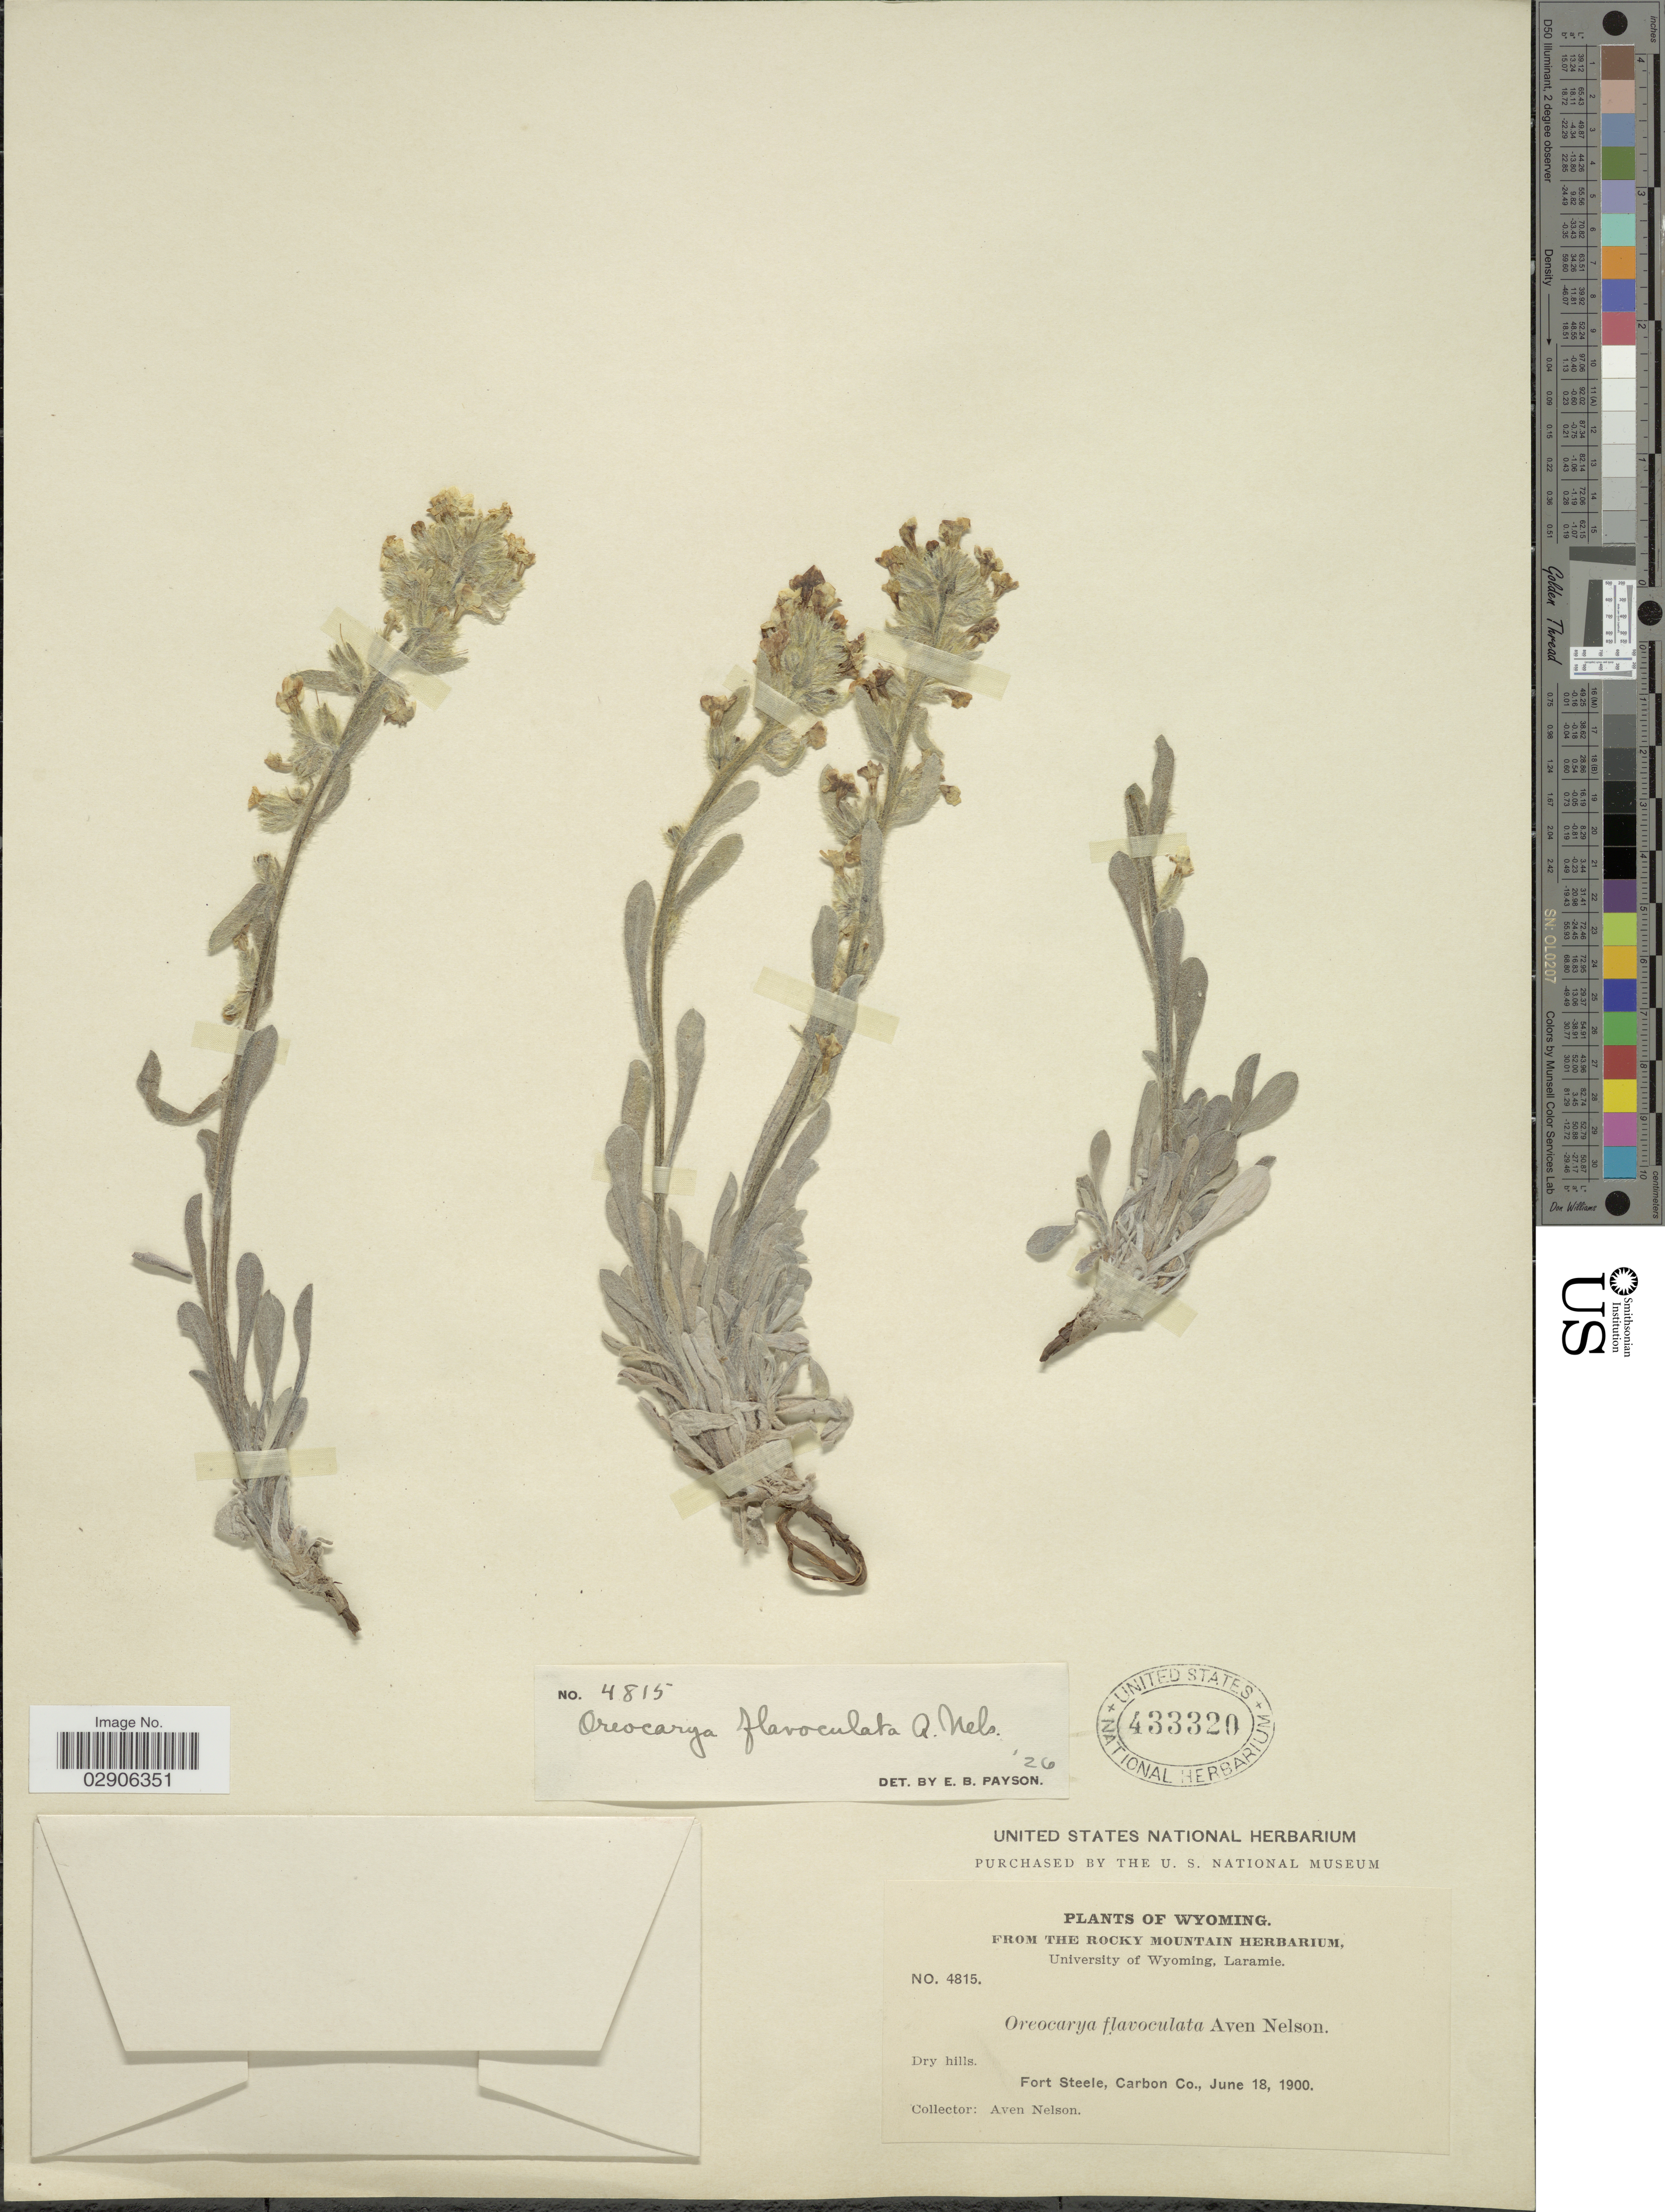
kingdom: Plantae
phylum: Tracheophyta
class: Magnoliopsida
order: Boraginales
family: Boraginaceae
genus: Cryptantha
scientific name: Cryptantha flavoculata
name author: (A. Nelson) Payson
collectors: A. Nelson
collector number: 4815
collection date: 1900-06-18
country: United States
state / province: Wyoming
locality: Fort Steele, Carbon Co.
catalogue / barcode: US 433320